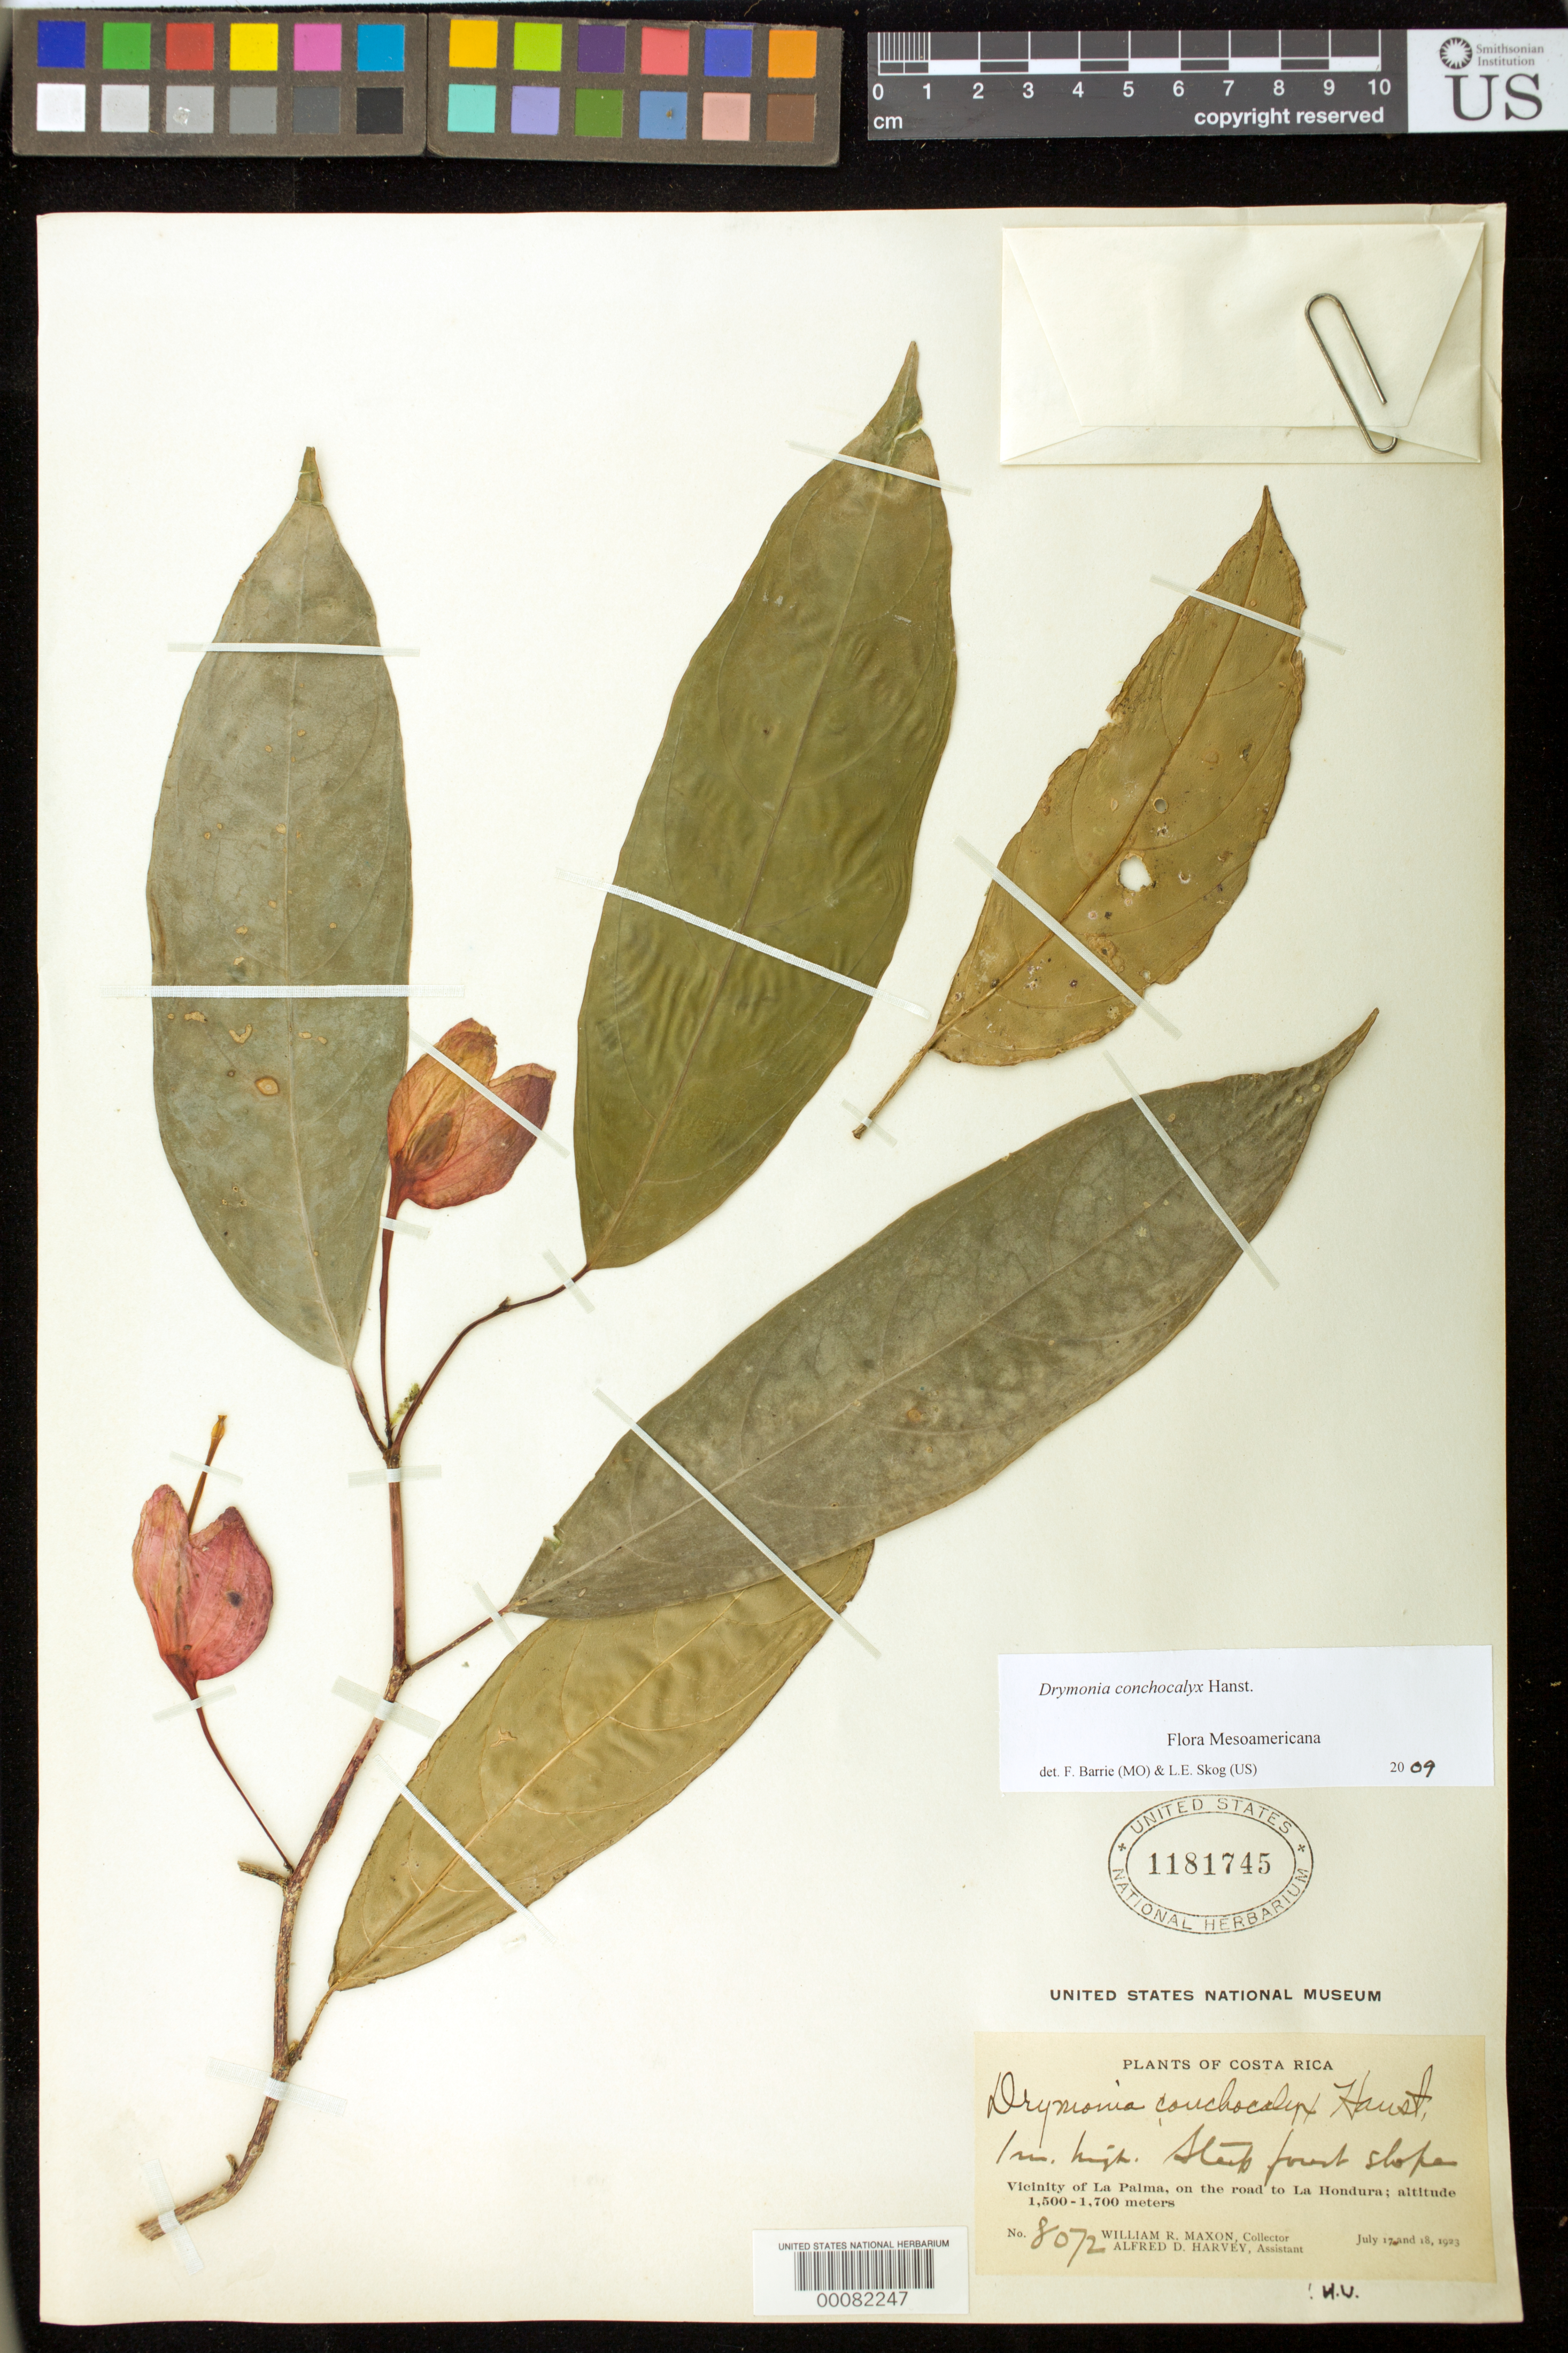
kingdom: Plantae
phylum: Tracheophyta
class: Magnoliopsida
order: Lamiales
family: Gesneriaceae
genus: Drymonia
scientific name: Drymonia conchocalyx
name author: Hanst.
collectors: W. R. Maxon & A. D. Harvey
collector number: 8072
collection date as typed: Jul 1923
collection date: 1923-07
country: Costa Rica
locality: Vicinity of La Palma, on the road to La Hondura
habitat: Steep forest slope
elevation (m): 1500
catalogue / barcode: US 1181745